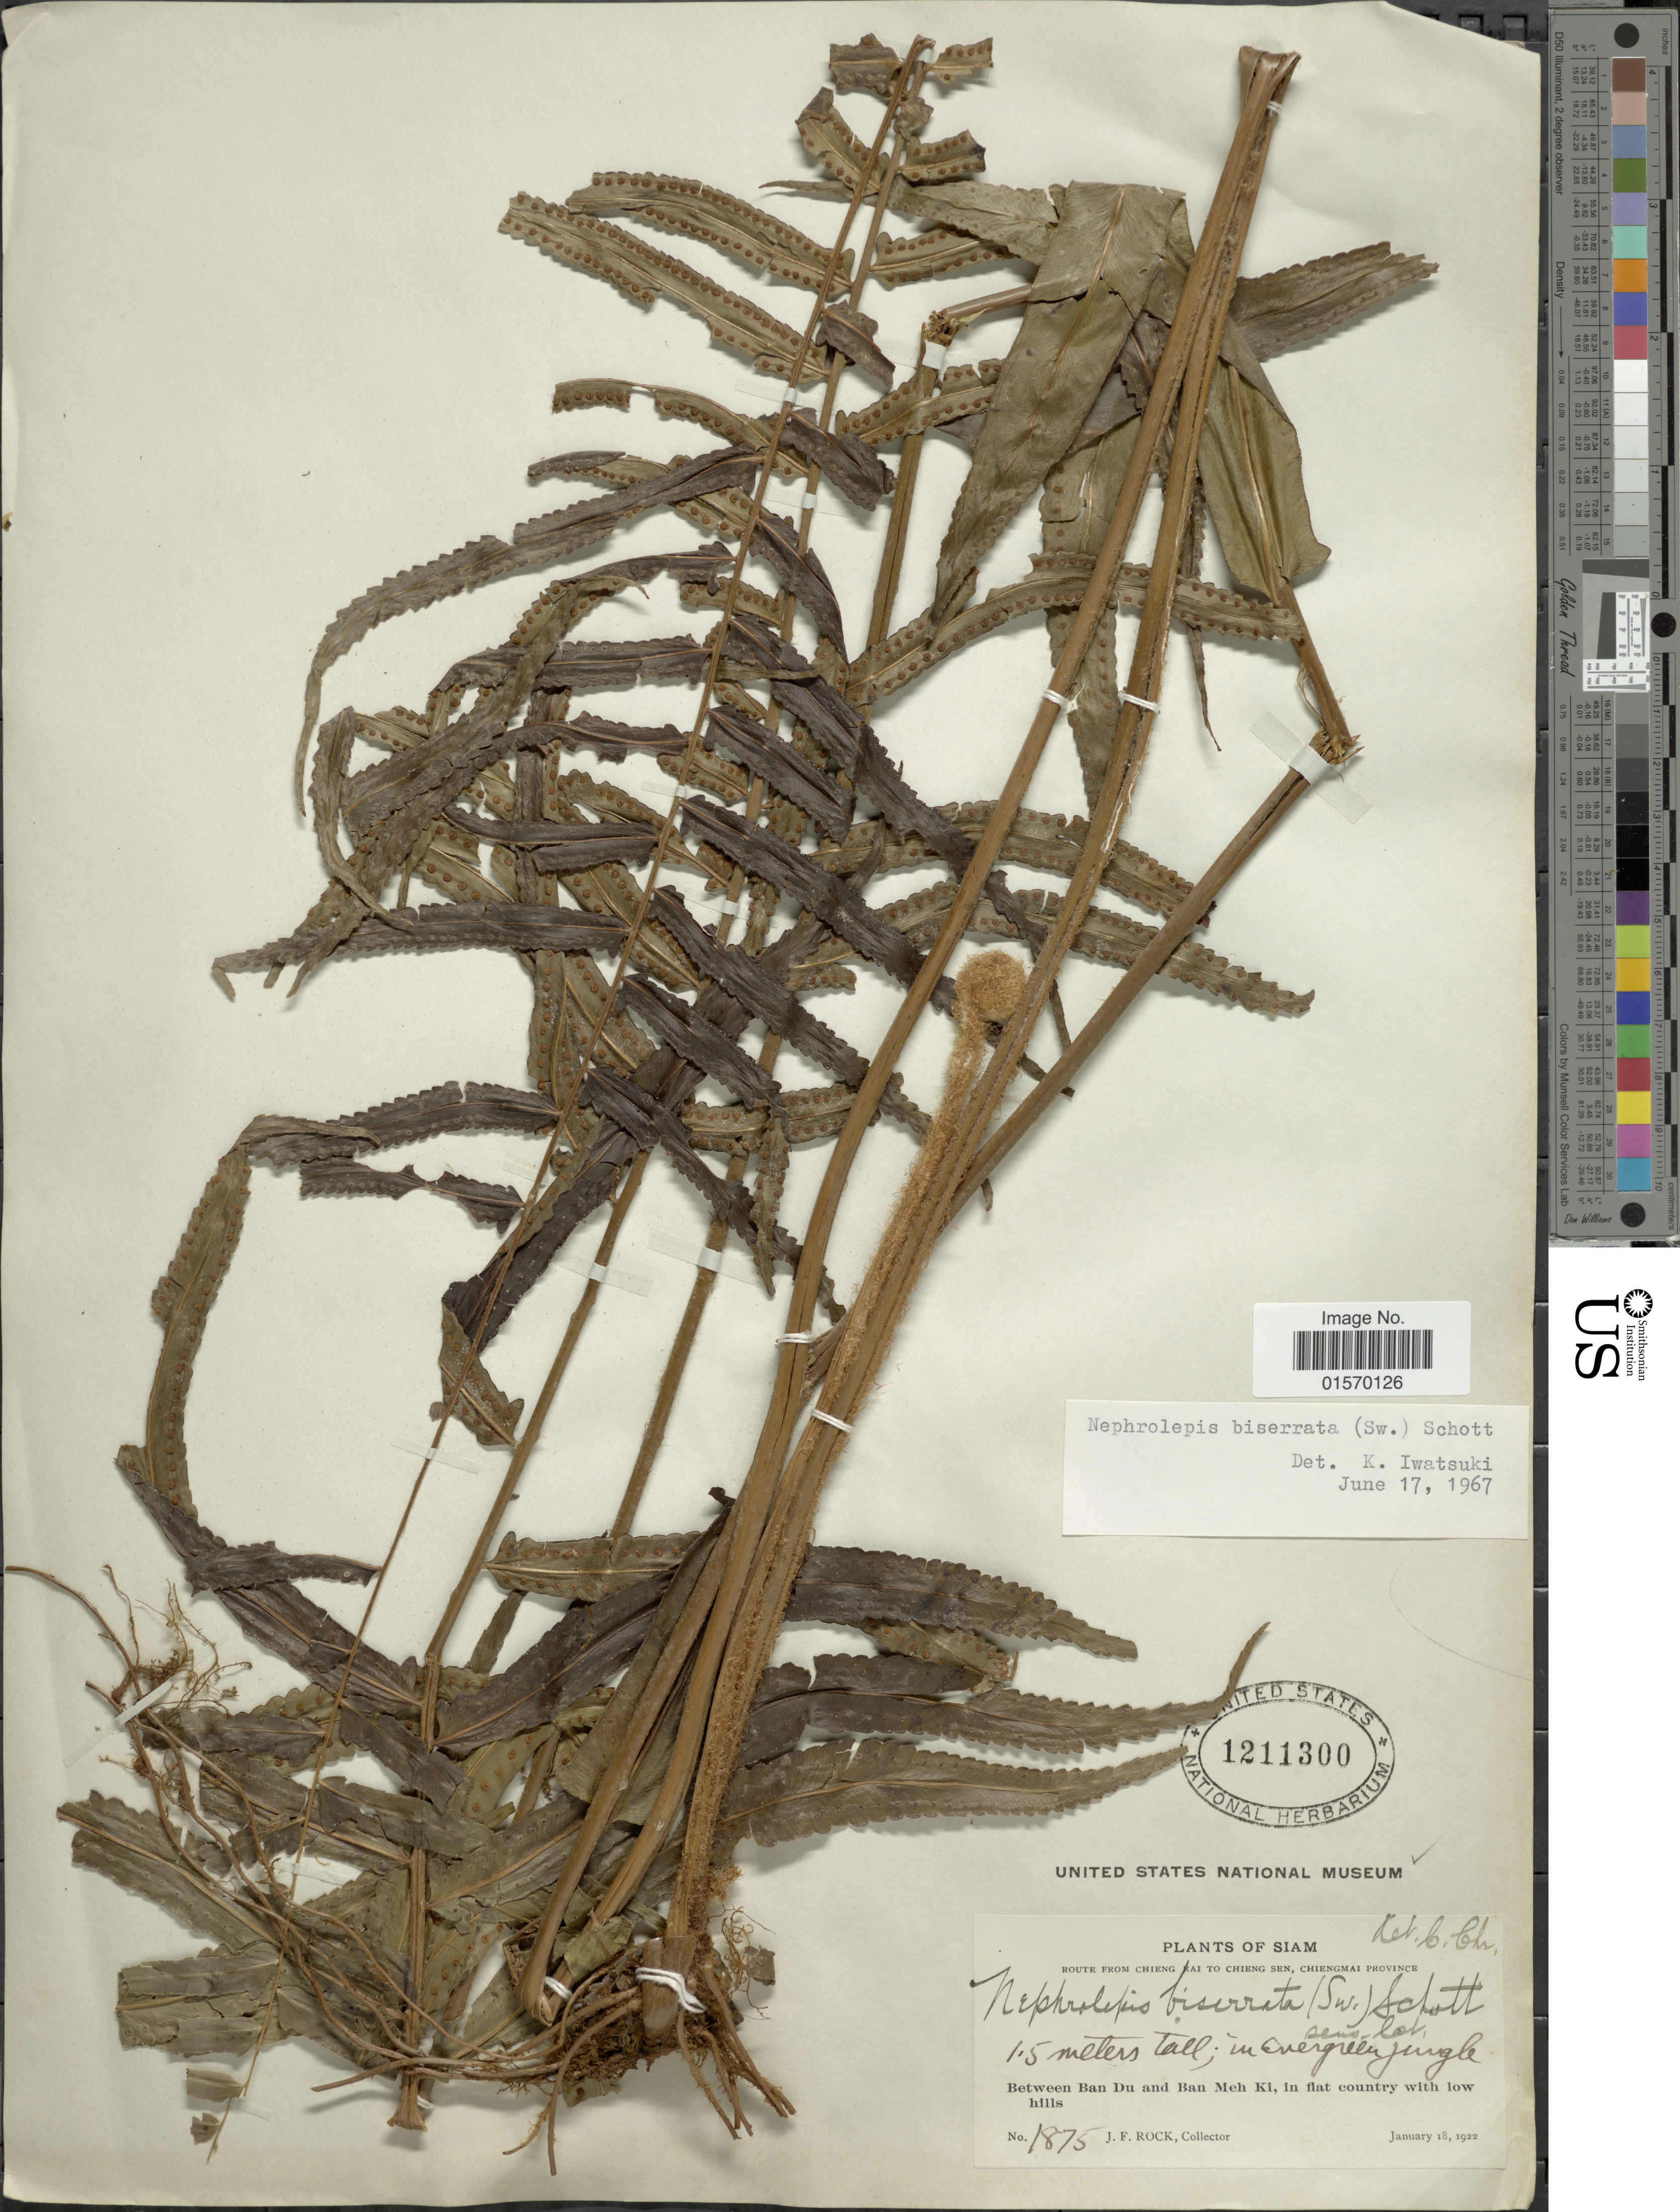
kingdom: Plantae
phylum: Tracheophyta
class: Polypodiopsida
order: Polypodiales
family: Nephrolepidaceae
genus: Nephrolepis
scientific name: Nephrolepis biserrata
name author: (Sw.) Schott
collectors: J. Rock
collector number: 1875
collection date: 1922-01-18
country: Thailand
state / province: Chiang Mai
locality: Siam. Route from Chieng Rai to Chieng Sen, Chiengmai Province. Between Ban Du and Ban Meh Ki, in flat country with low hills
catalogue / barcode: US 1211300